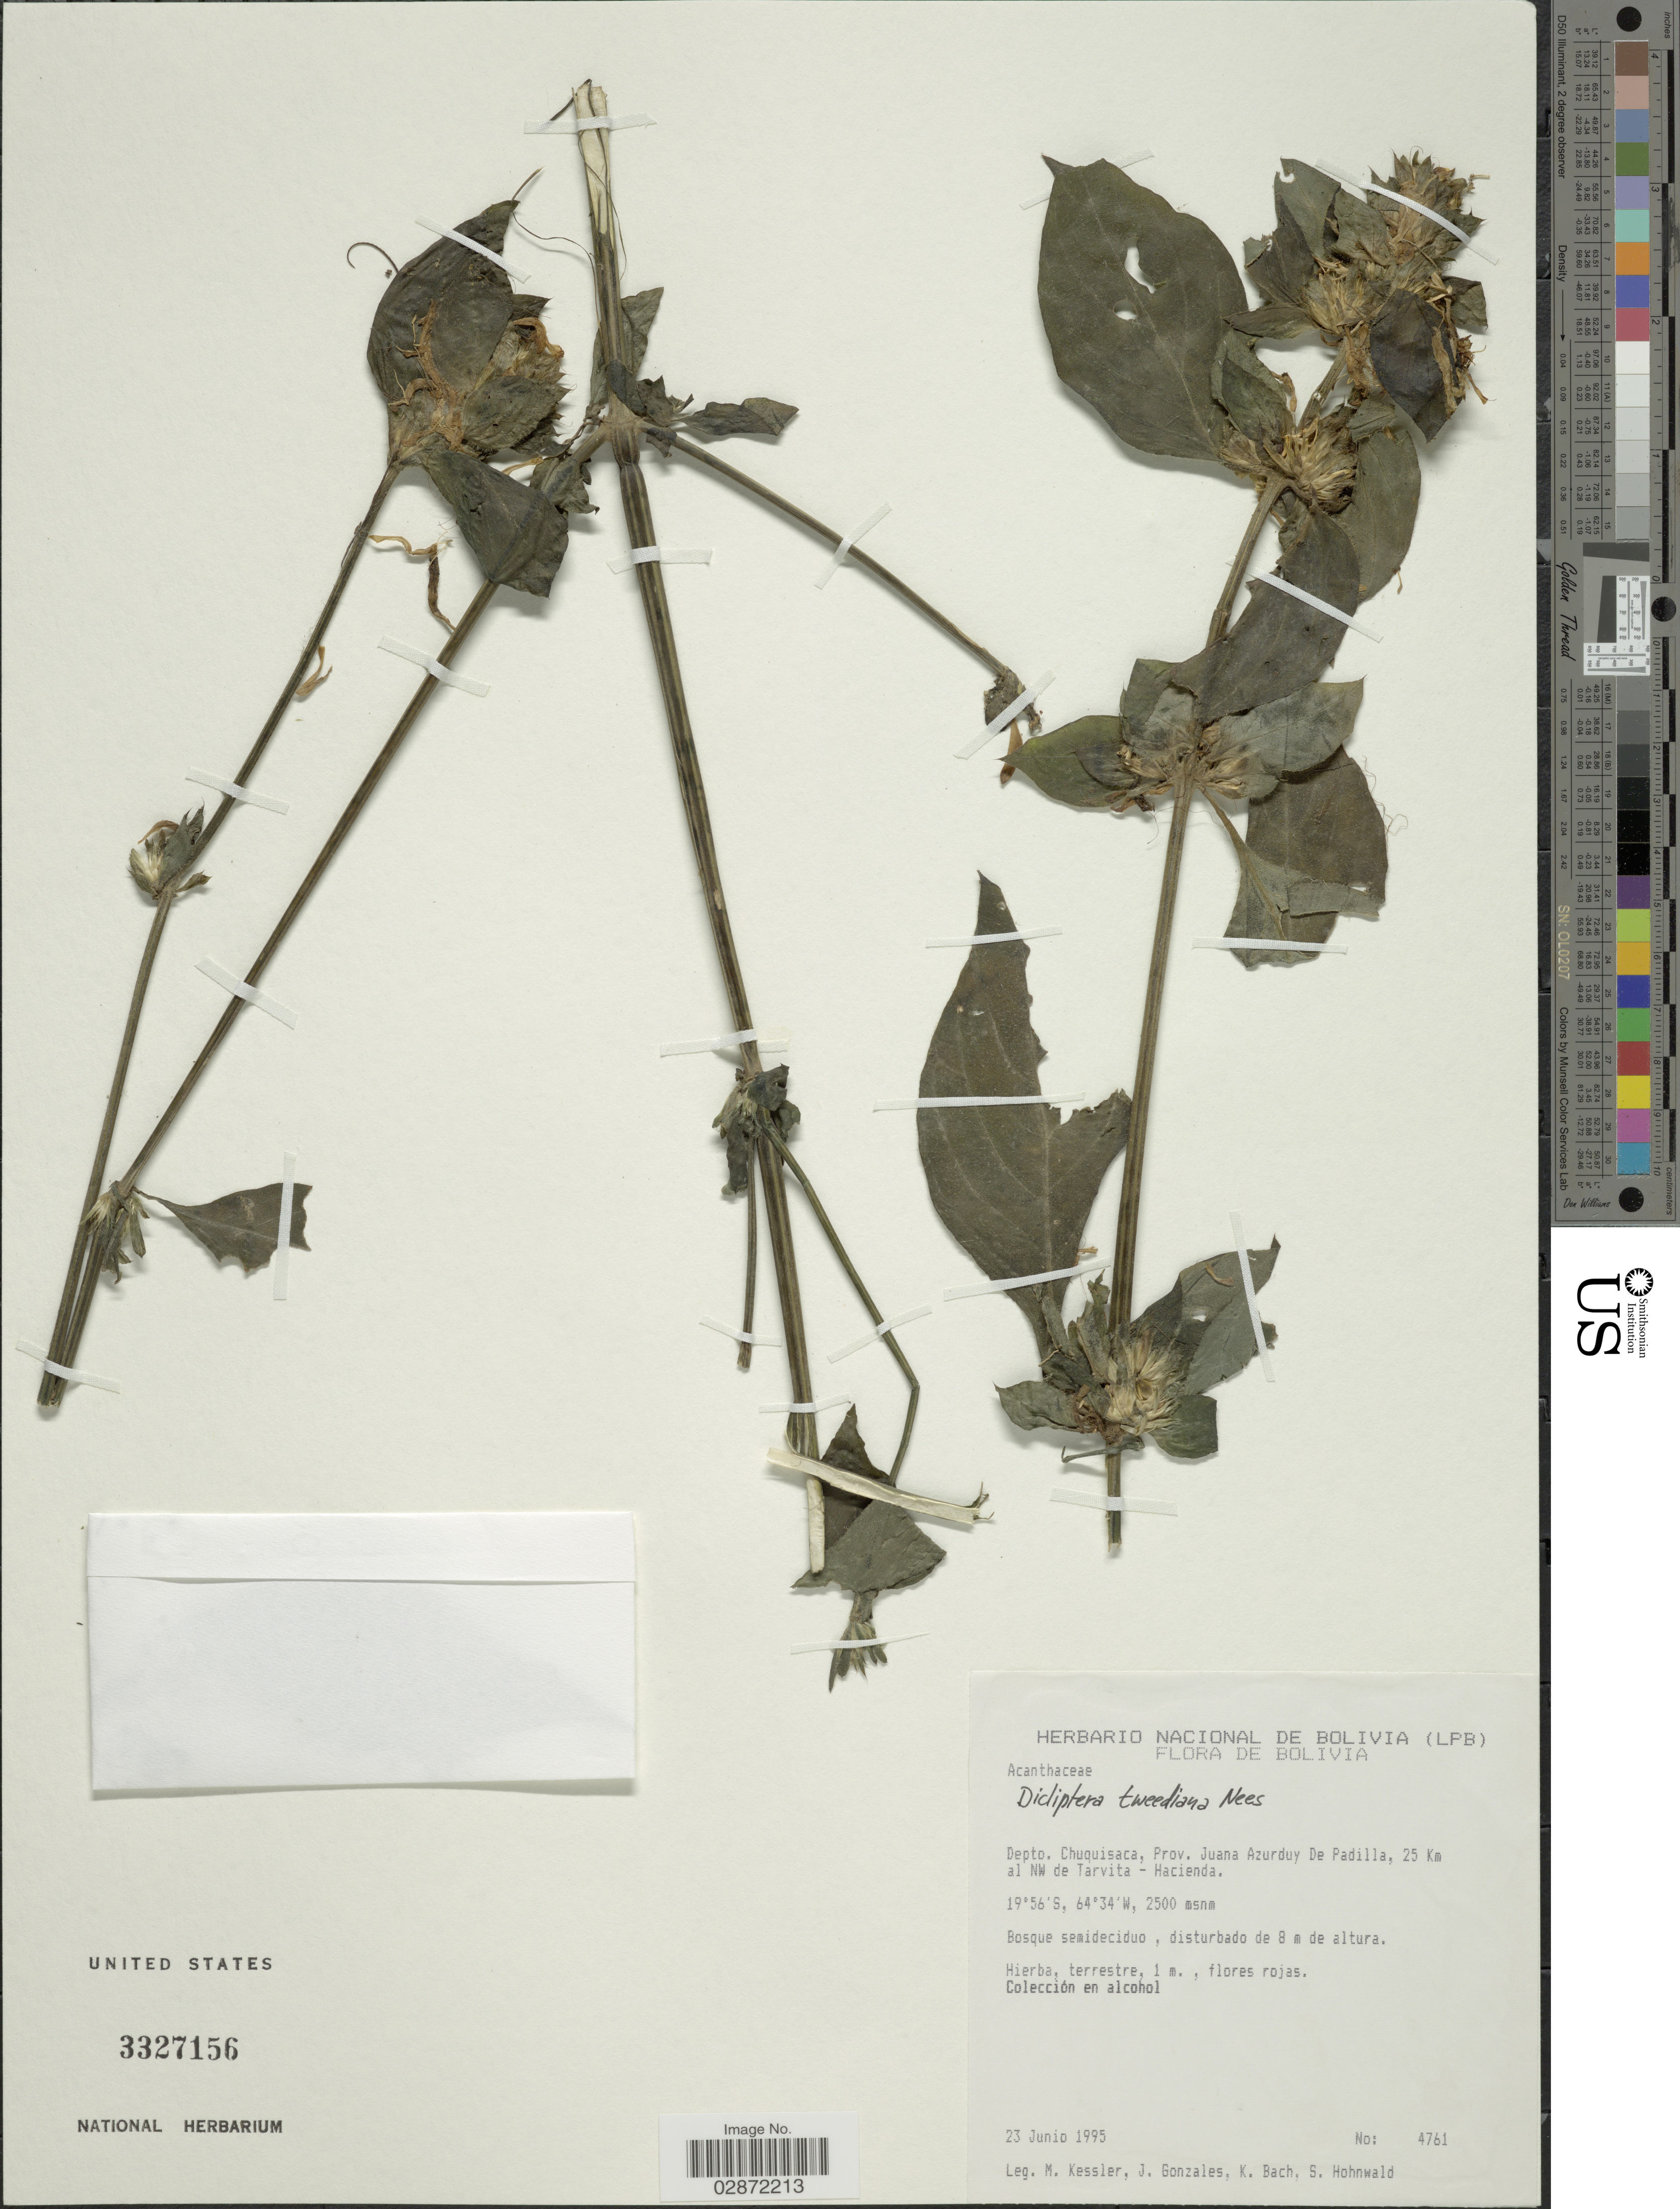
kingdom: Plantae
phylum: Tracheophyta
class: Magnoliopsida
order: Lamiales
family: Acanthaceae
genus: Dicliptera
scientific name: Dicliptera squarrosa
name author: Nees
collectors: M. Kessler, J. Gonzales, K. Bach & S. Hohnwald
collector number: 4761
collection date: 1995-06-23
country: Bolivia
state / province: Chuquisaca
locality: Depto. Chuquisaca, Prov. Juana Azurduy De Padilla, 25 Km al NW de Tarvita - Hacienda.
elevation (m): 2500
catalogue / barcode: US 3327156